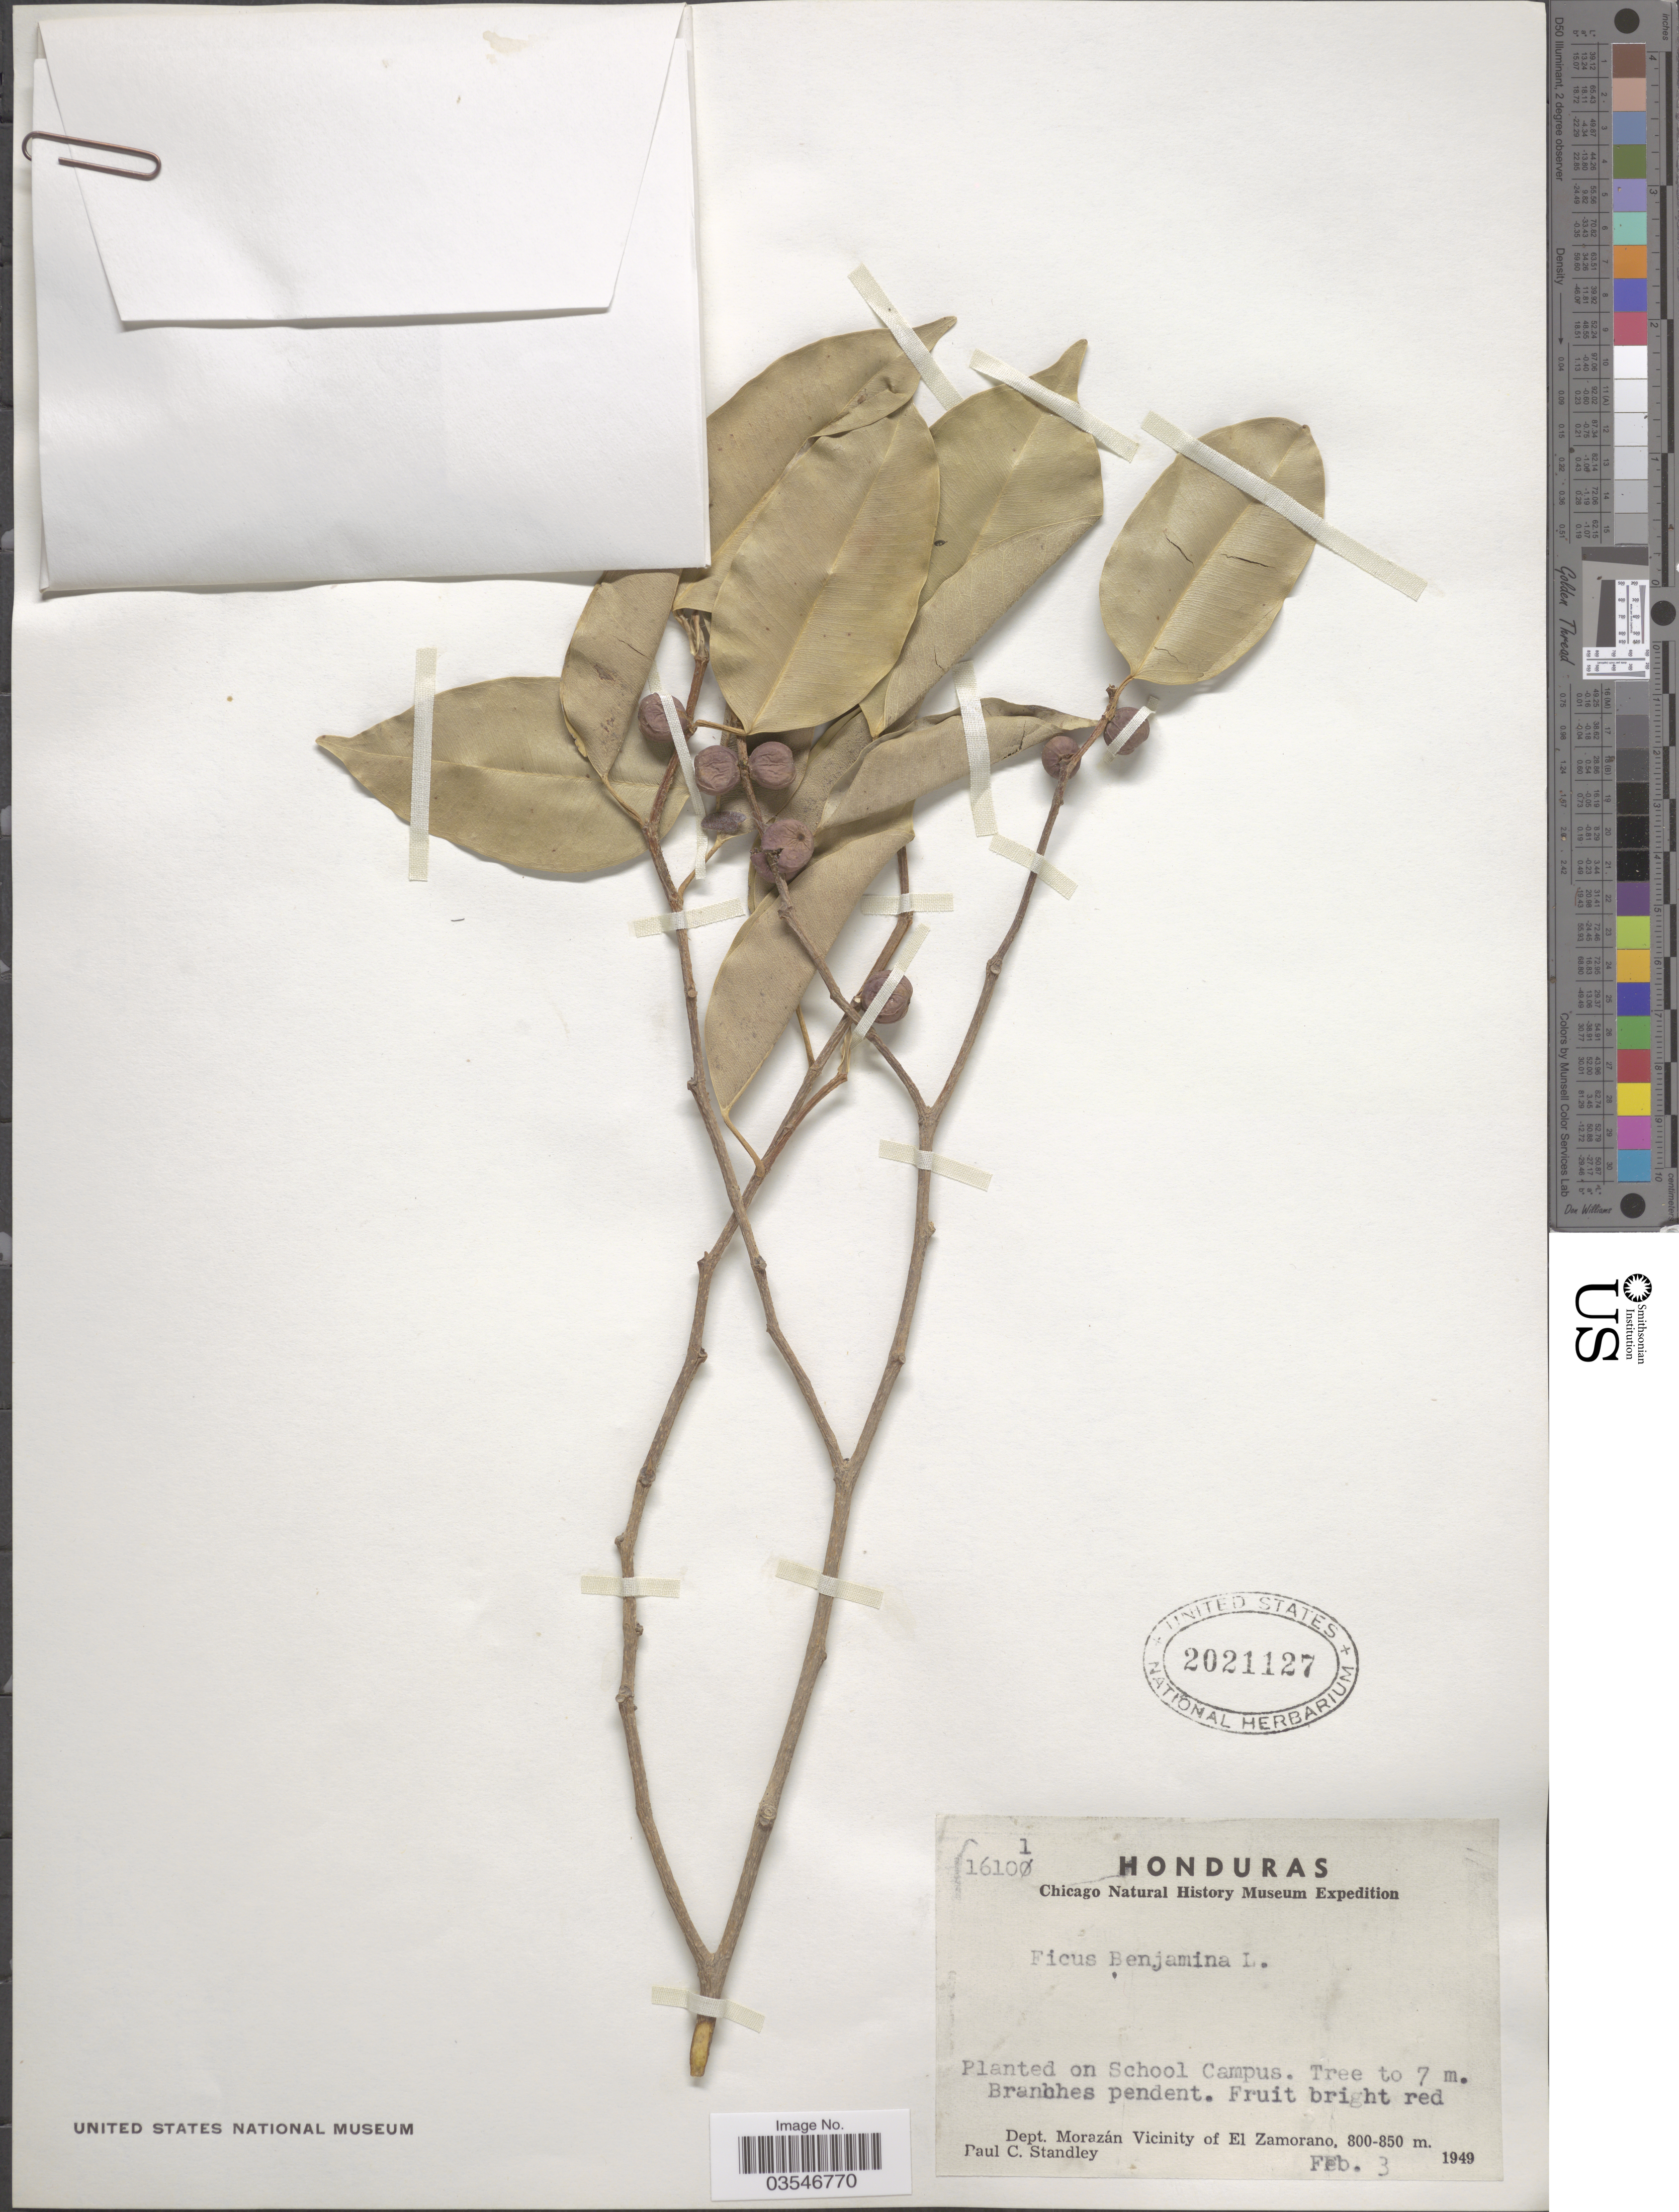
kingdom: Plantae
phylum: Tracheophyta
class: Magnoliopsida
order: Rosales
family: Moraceae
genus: Ficus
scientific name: Ficus benjamina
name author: L.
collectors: P. C. Standley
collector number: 16101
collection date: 1949-02-03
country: Honduras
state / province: Fco. Morazán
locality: School Campus. Dept. Morazán Vicinity of El Zamorano.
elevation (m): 800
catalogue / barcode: US 2021127